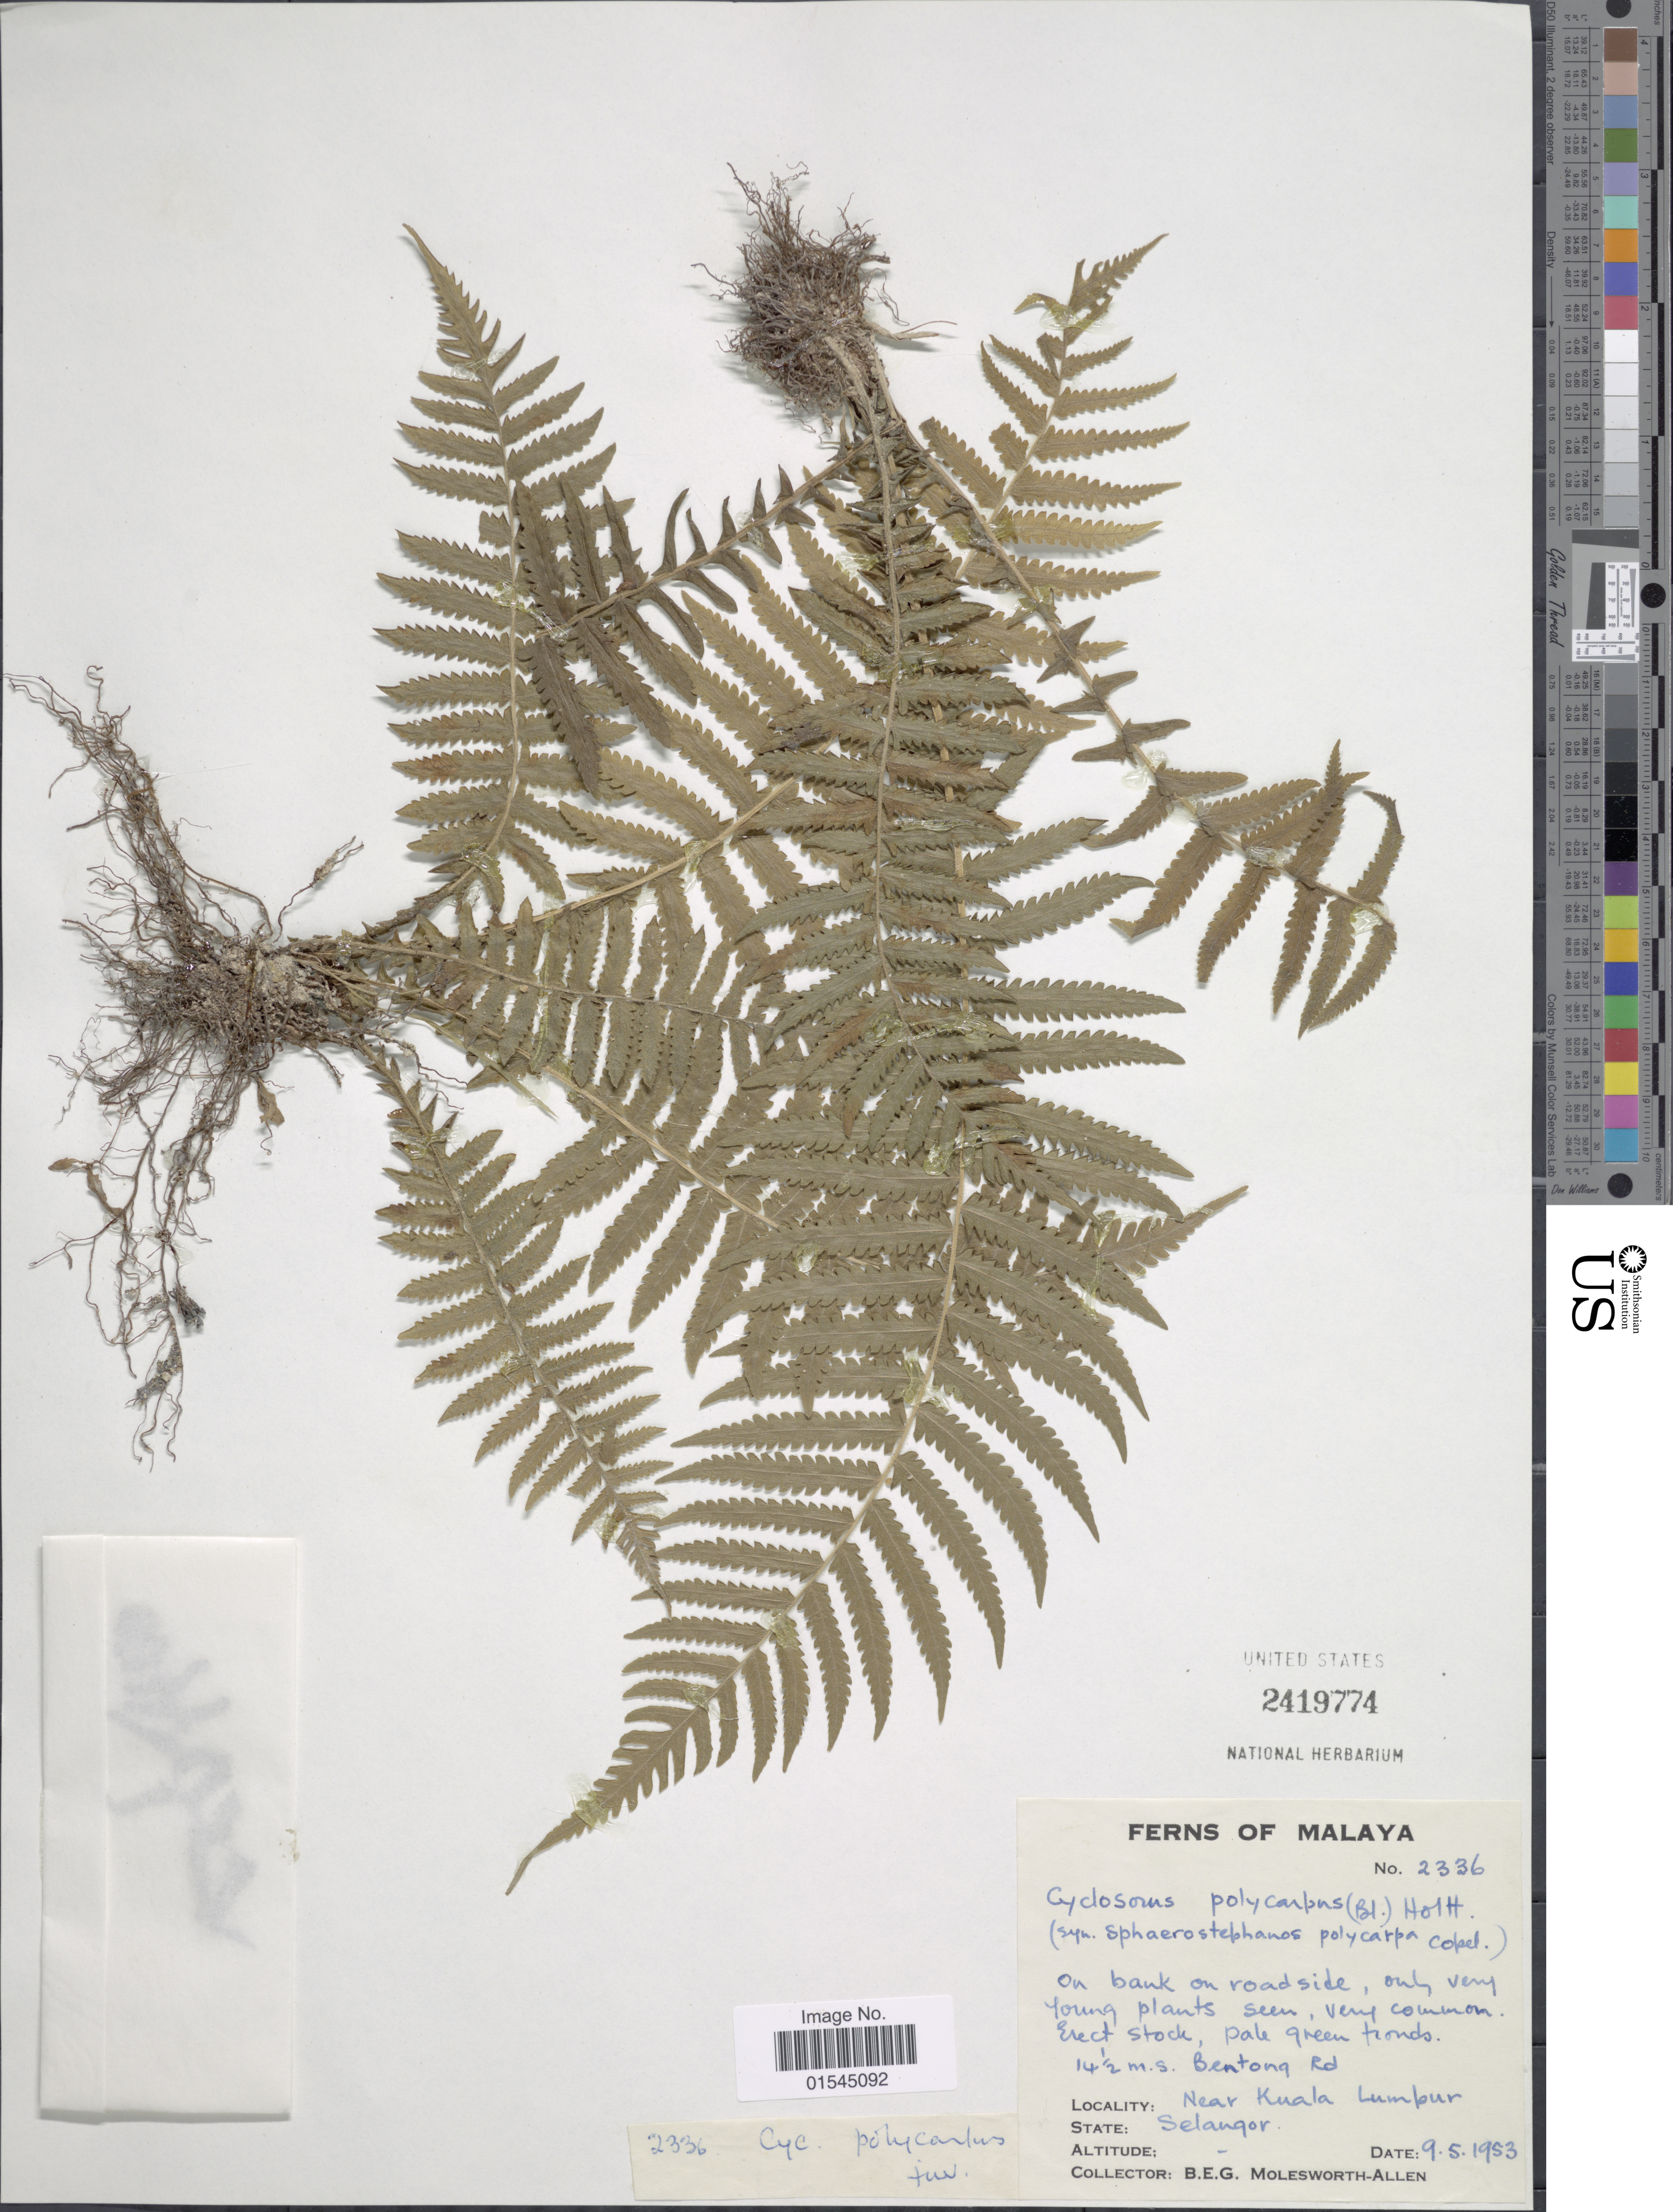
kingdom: Plantae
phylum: Tracheophyta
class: Polypodiopsida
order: Polypodiales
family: Thelypteridaceae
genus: Sphaerostephanos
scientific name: Sphaerostephanos polycarpus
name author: (Blume) Copel.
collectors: B. E. G. Molesworth-Allen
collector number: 2336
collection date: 1953-05-09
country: Malaysia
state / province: Selangor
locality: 14½ m.s. Bentong Rd. Near Kuala Lumpur. State: Selangor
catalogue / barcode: US 2419774